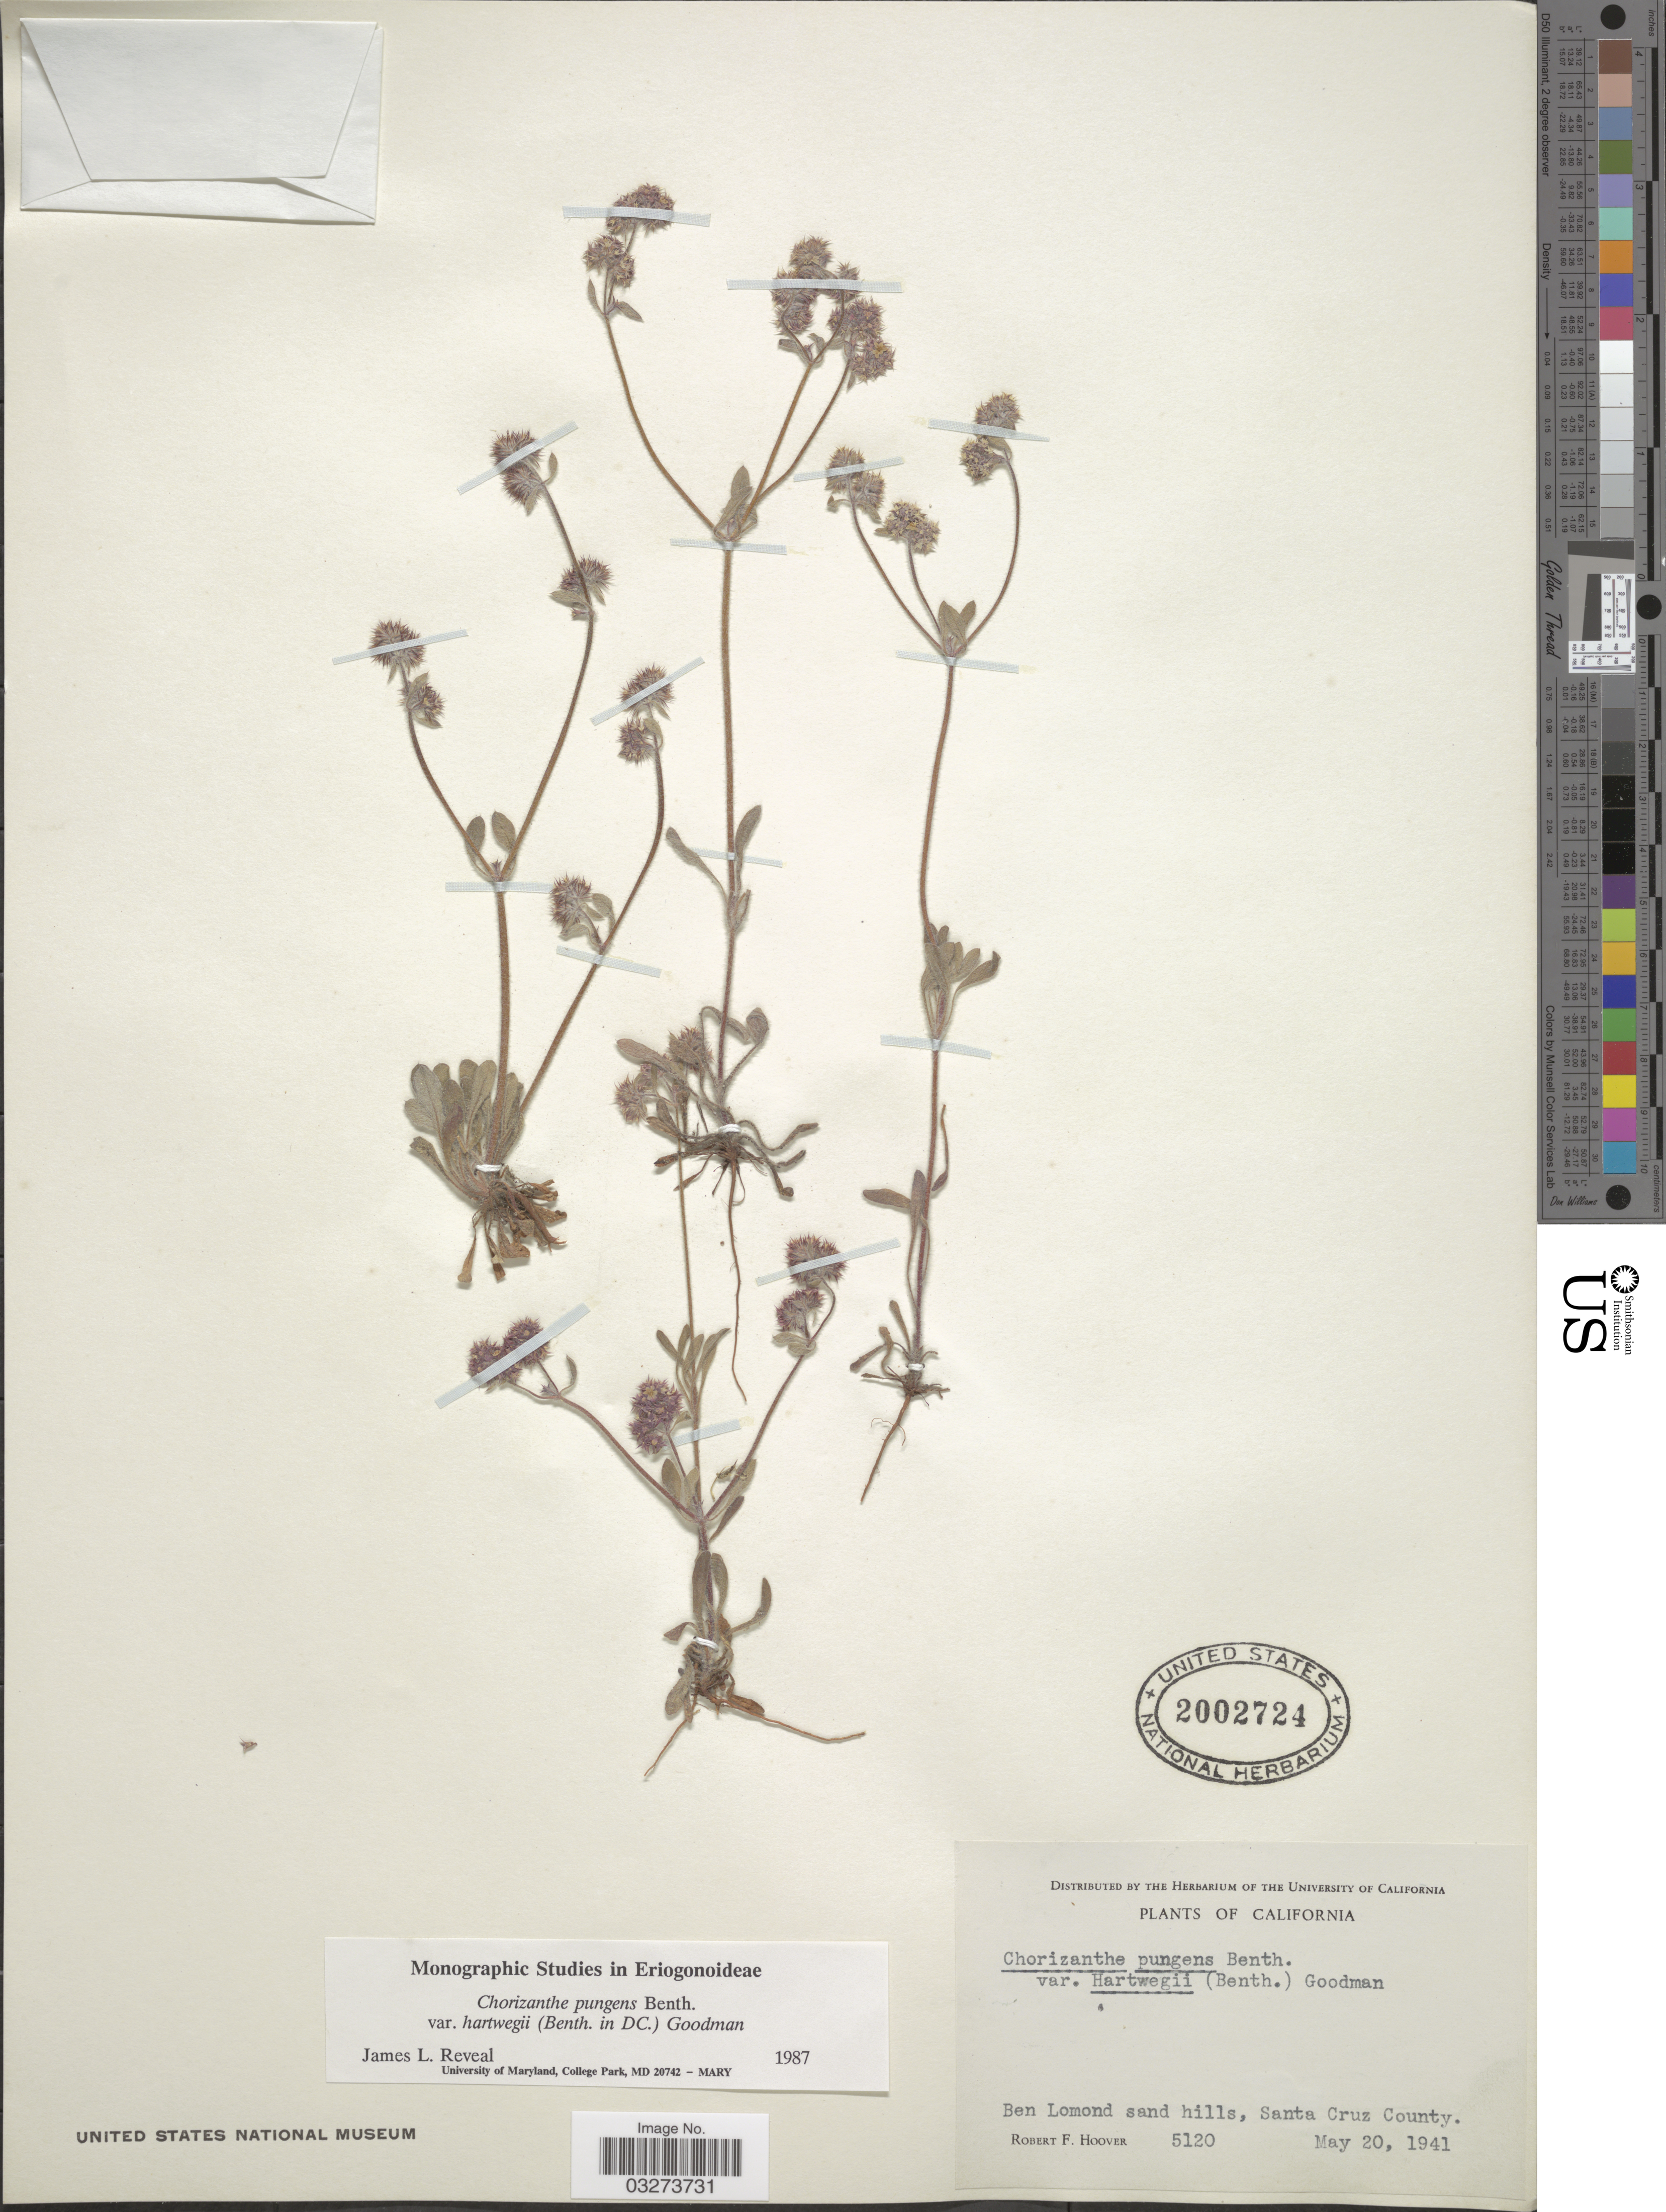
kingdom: Plantae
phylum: Tracheophyta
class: Magnoliopsida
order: Caryophyllales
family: Polygonaceae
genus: Chorizanthe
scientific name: Chorizanthe pungens var. pungens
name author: Benth.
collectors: R. F. Hoover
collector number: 5120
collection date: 1941-05-20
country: United States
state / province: California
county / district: Santa Cruz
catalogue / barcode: US 2002724